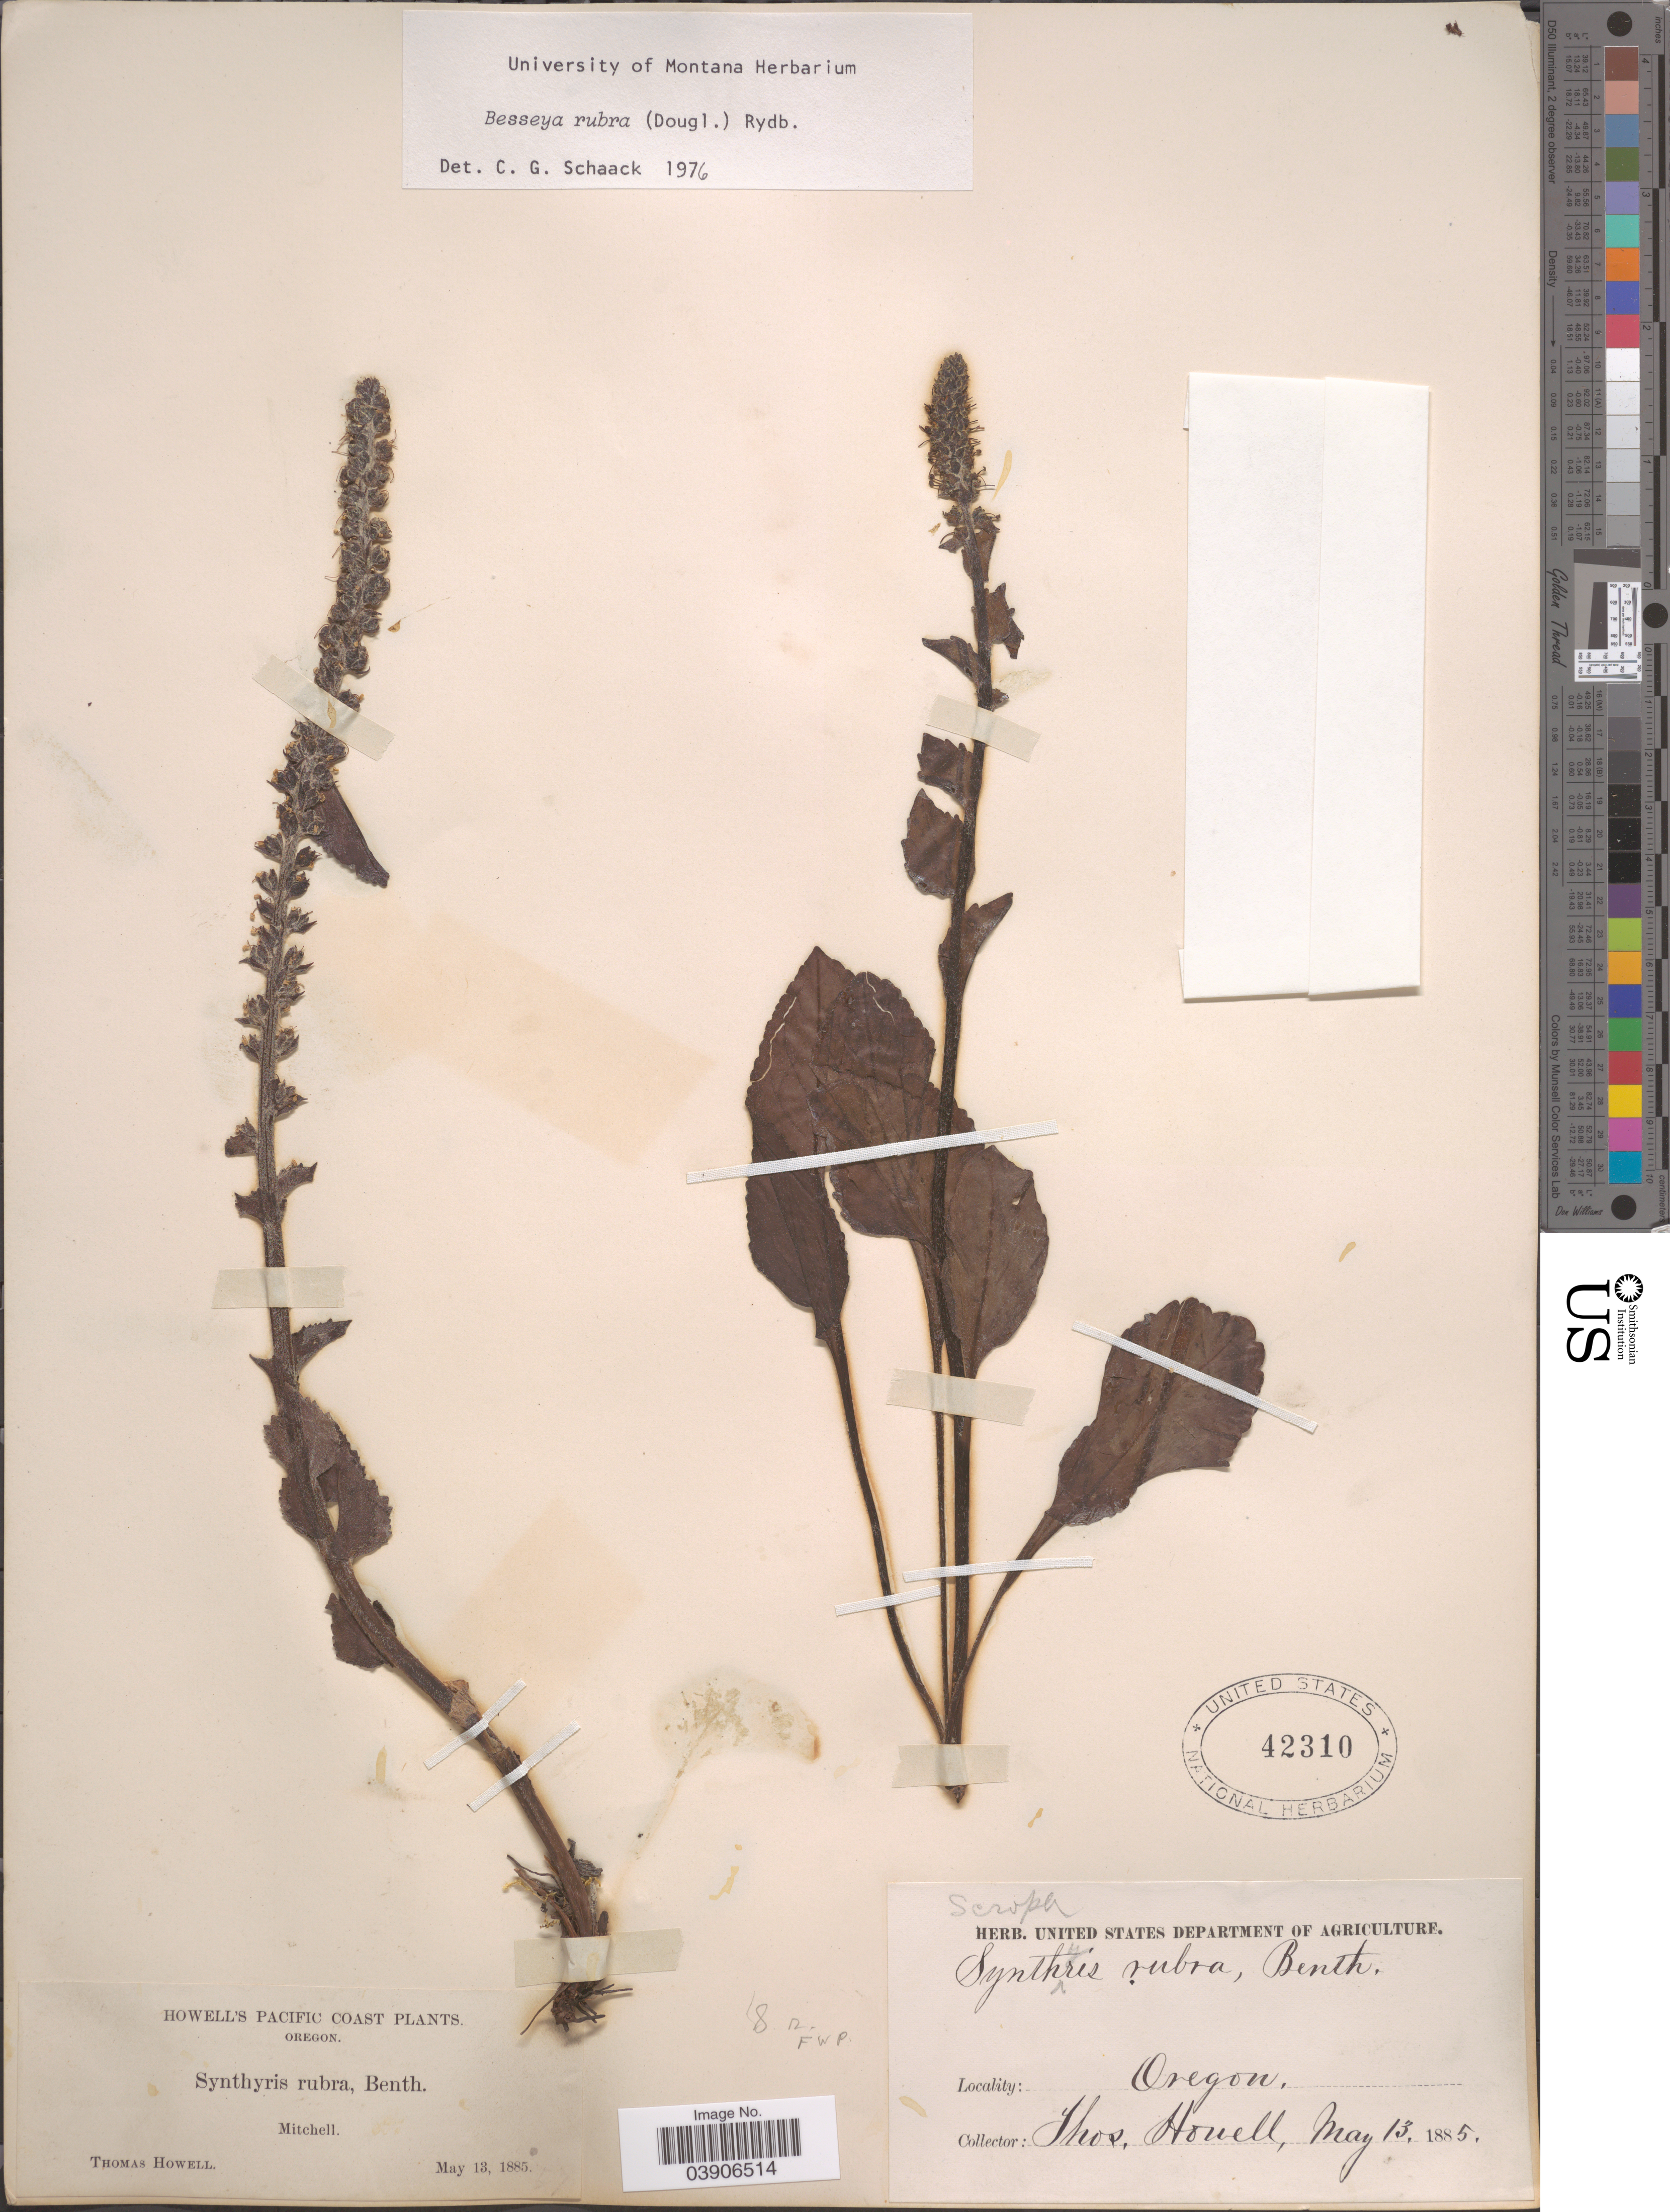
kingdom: Plantae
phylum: Tracheophyta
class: Magnoliopsida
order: Lamiales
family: Plantaginaceae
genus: Synthyris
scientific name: Synthyris rubra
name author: (Douglas ex Hook.) Benth.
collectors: T. Howell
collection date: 1885-05-13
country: United States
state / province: Oregon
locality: Pacific Coast. Mitchell.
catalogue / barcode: US 42310